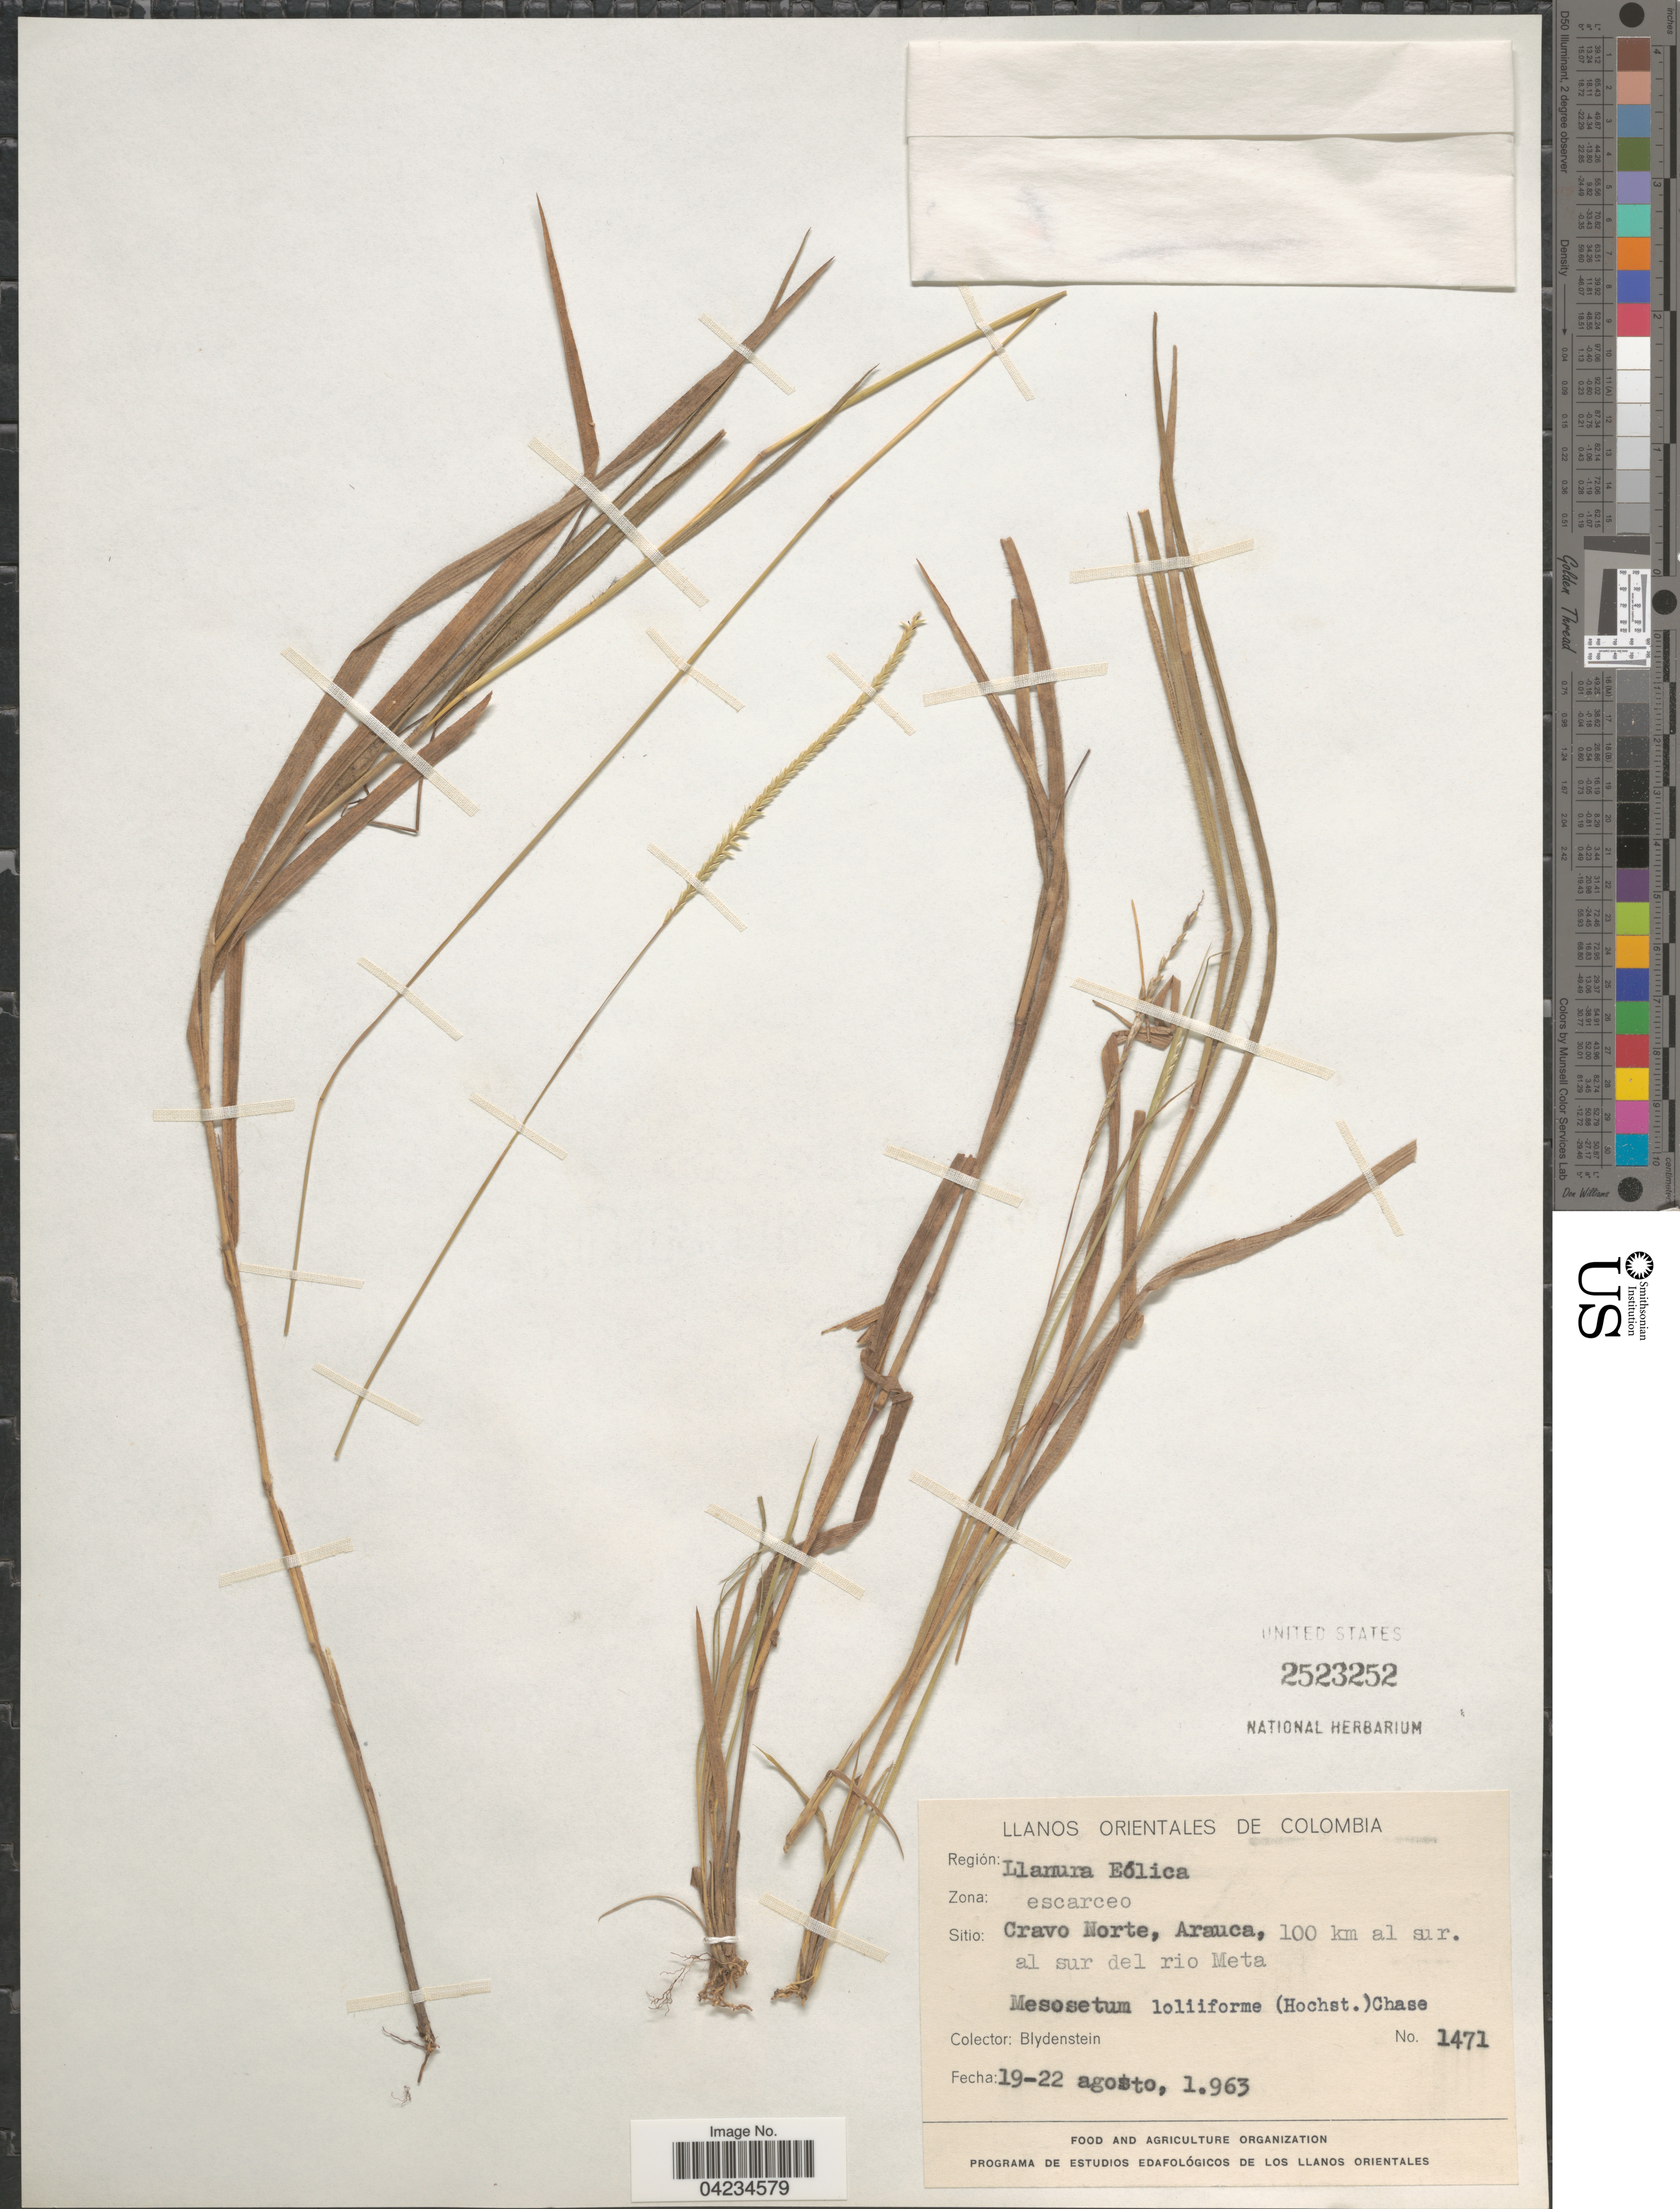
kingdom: Plantae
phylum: Tracheophyta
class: Liliopsida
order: Poales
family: Poaceae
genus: Mesosetum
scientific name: Mesosetum loliiforme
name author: (Hochst. ex Steud.) Chase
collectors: Blydenstein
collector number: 1471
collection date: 1963-08-19/1963-08-22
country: Colombia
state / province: Arauca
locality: Llanos Orientales de Columbia. Región: Llanura Eólica. Zona: escarceo. Cravo Norte, 100 km al sur. Al sur del rio Meta.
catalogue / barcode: US 2523252